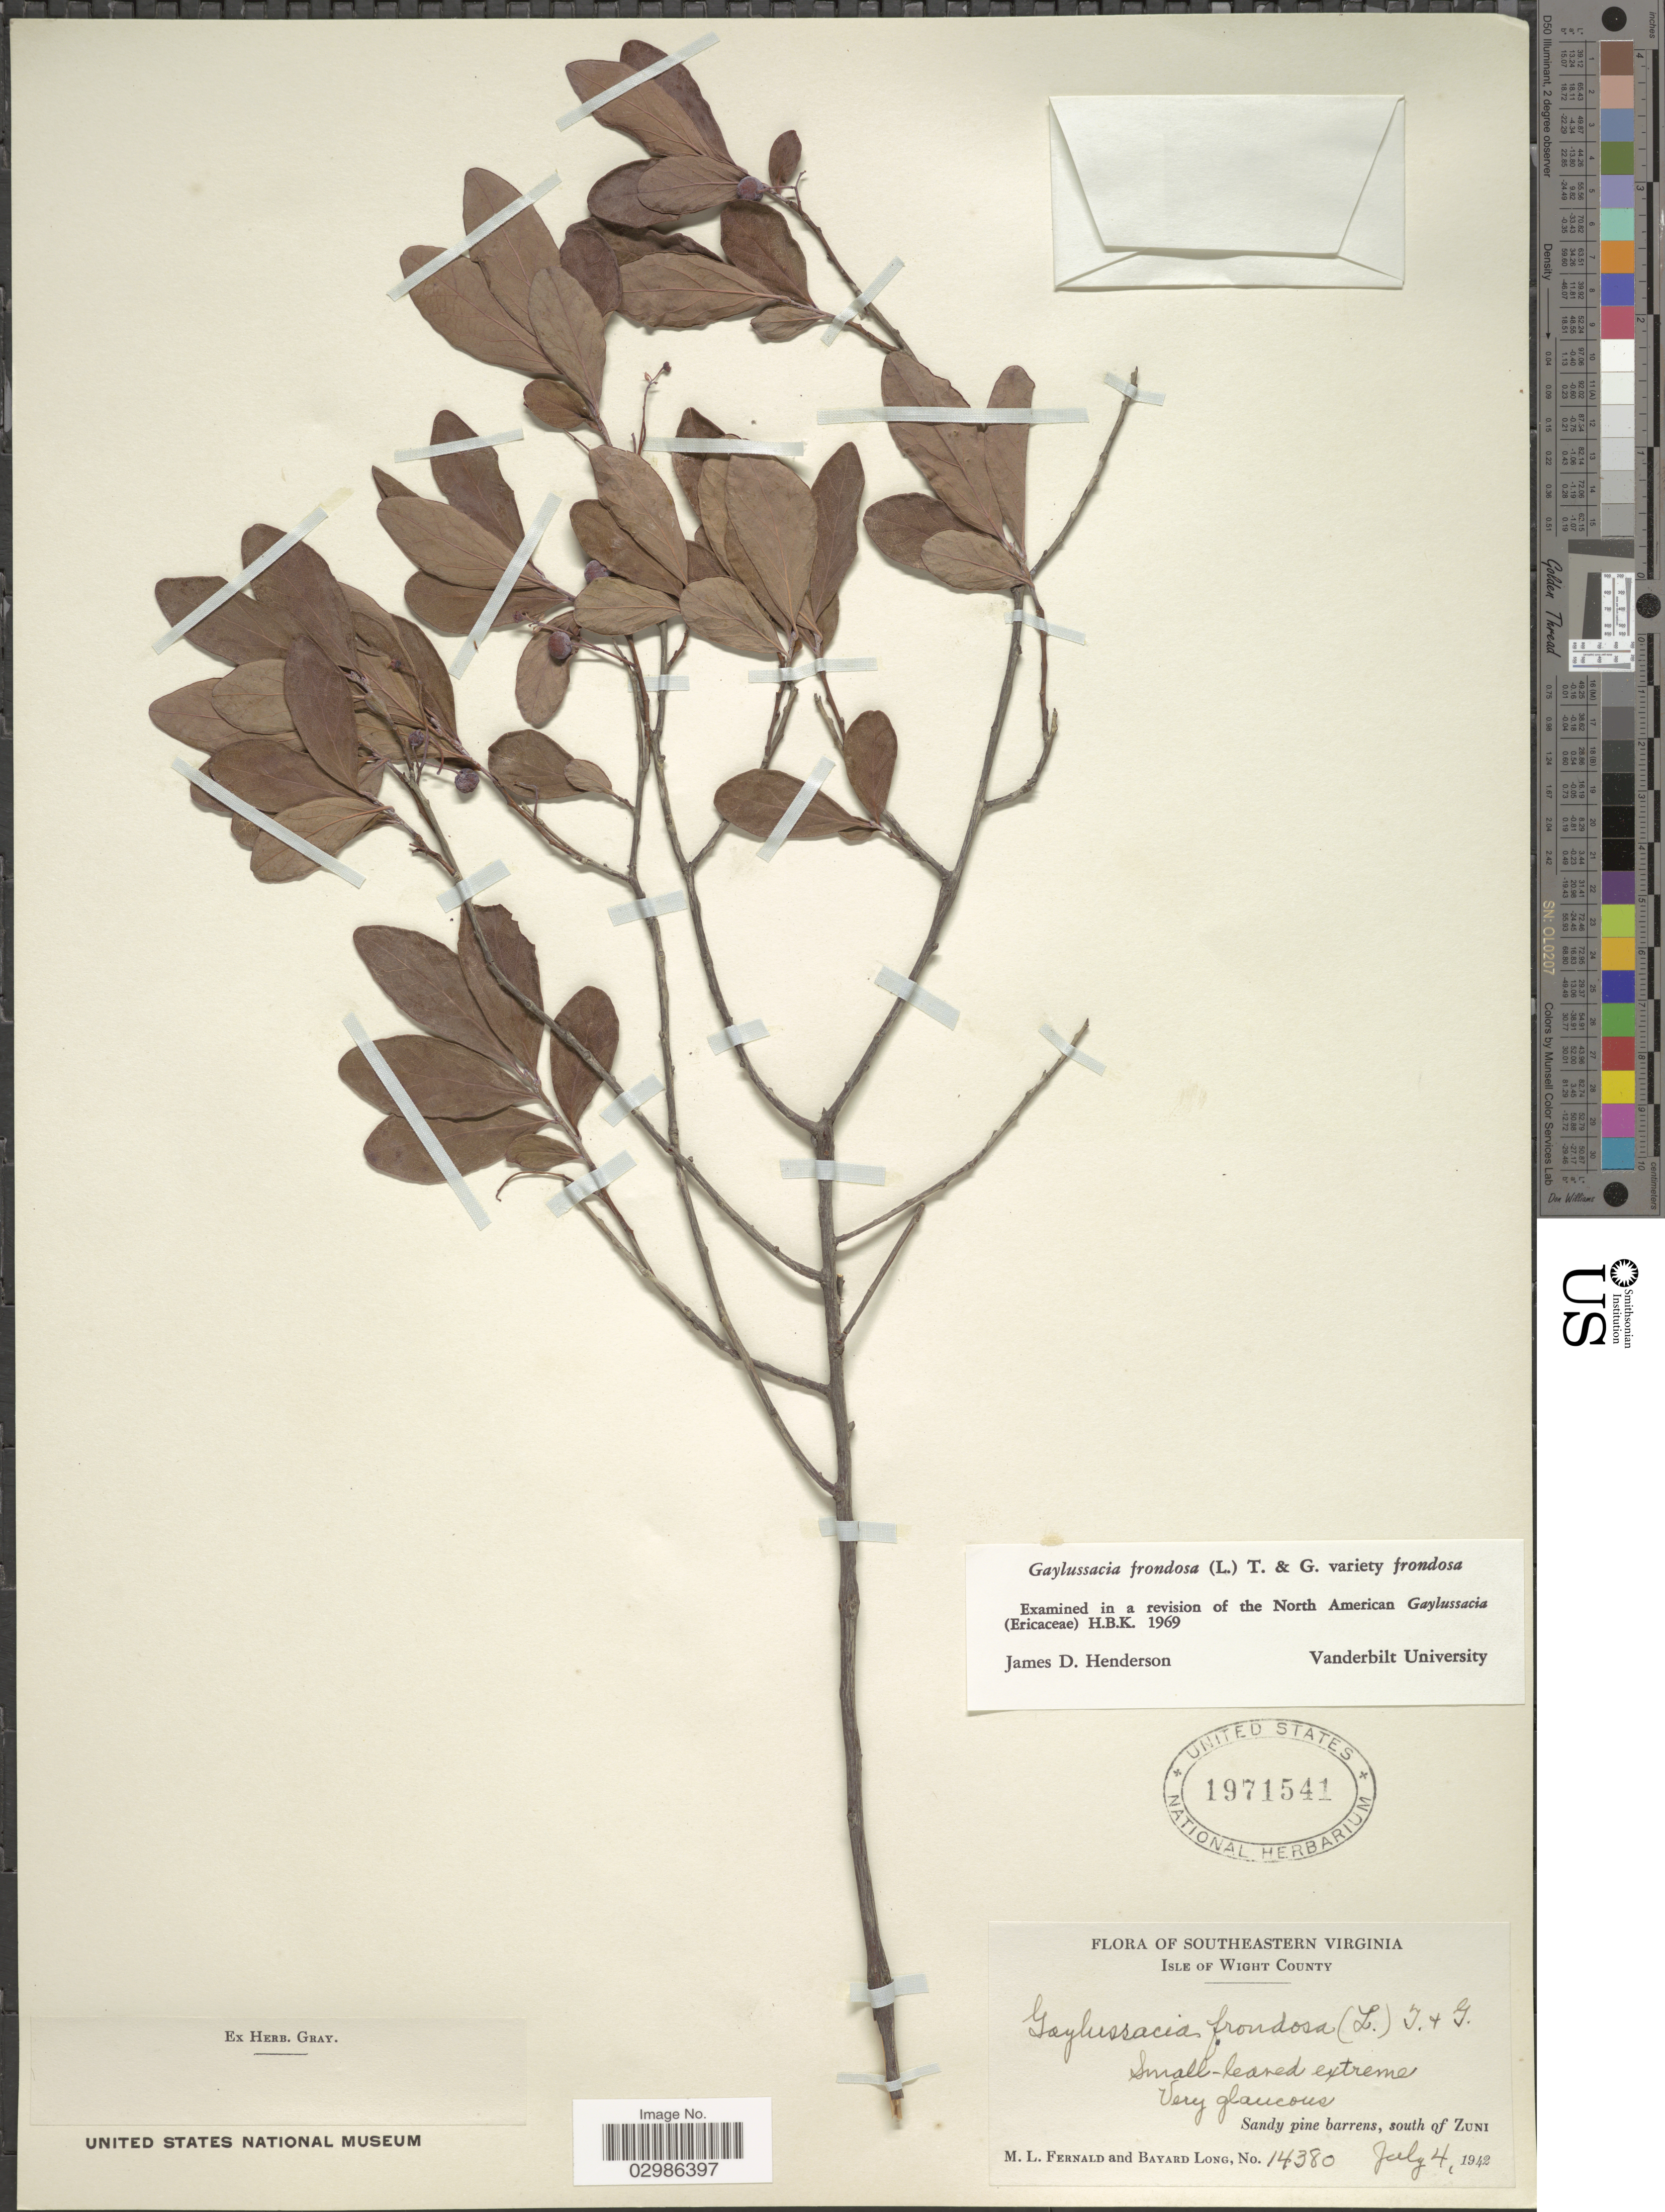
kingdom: Plantae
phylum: Tracheophyta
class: Magnoliopsida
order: Ericales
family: Ericaceae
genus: Gaylussacia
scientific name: Gaylussacia frondosa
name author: (L.) Torr. & A. Gray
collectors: M. L. Fernald & B. Long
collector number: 14380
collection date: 1942-07-04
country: United States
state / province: Virginia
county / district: Isle of Wight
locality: Southeastern Virginia, Isle of Wight County, south of Zuni.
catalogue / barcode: US 1971541